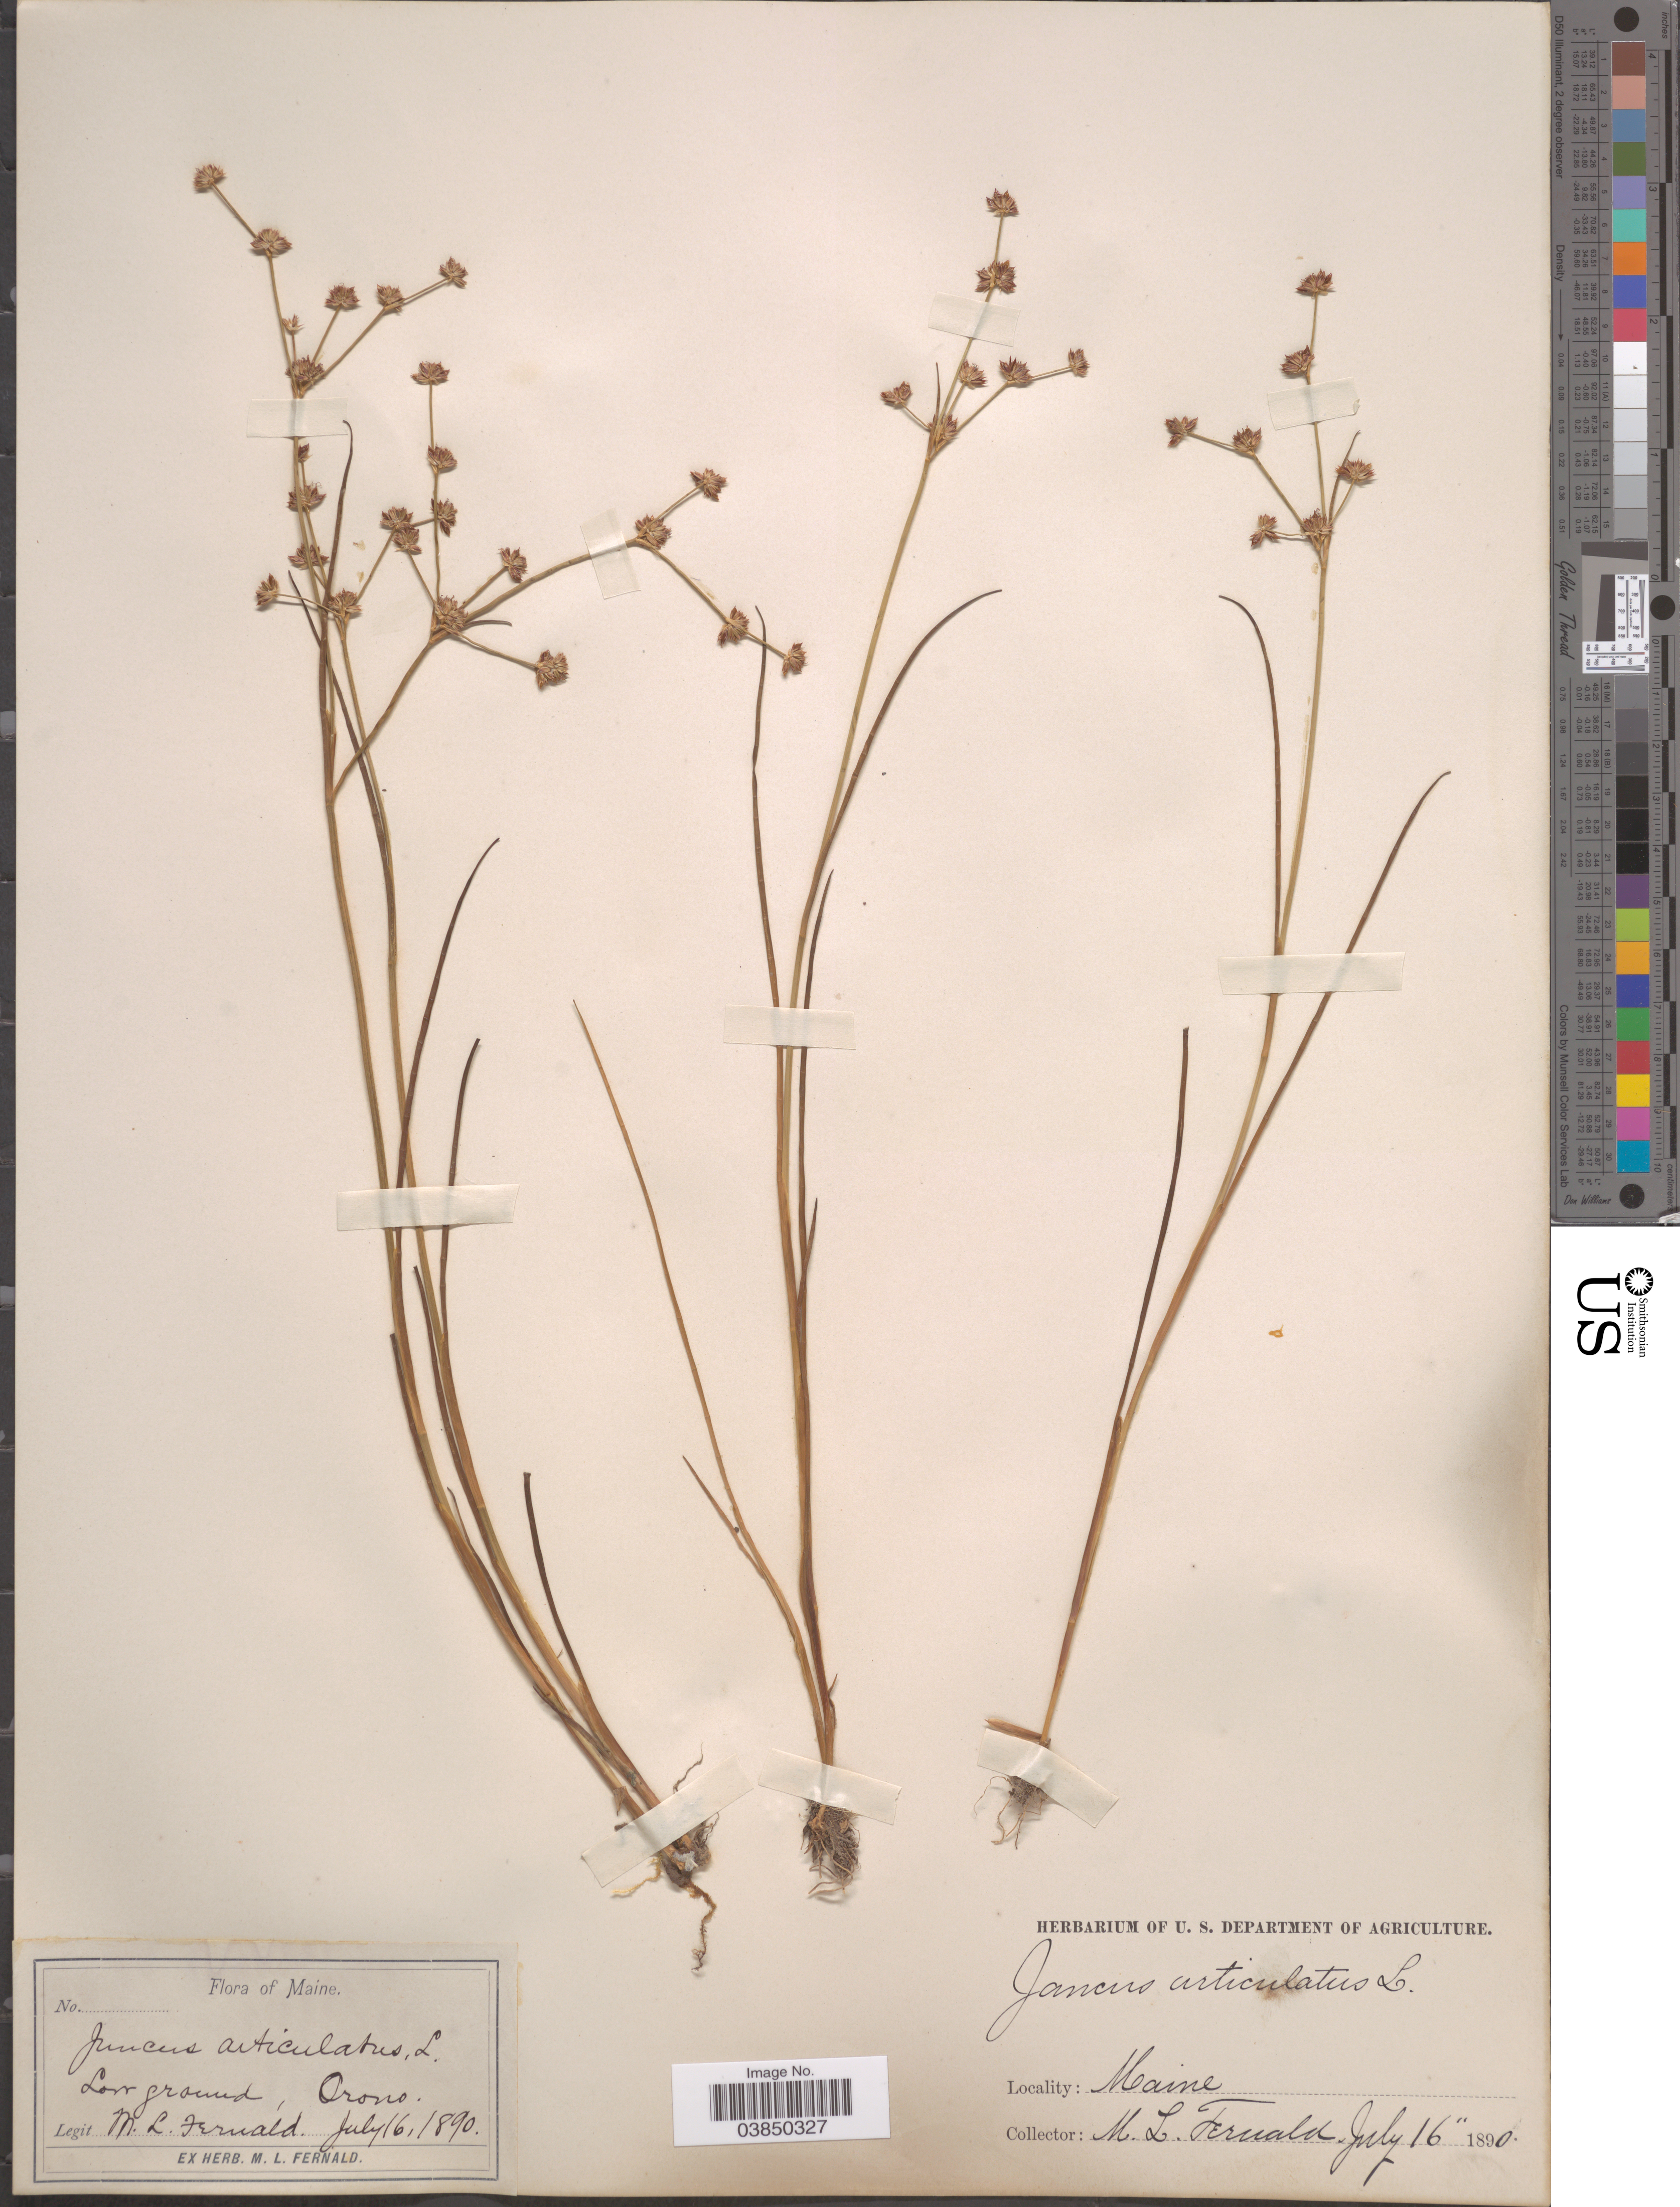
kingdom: Plantae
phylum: Tracheophyta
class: Liliopsida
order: Poales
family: Juncaceae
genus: Juncus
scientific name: Juncus articulatus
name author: L.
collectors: M. L. Fernald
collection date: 1890-07-16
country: United States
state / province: Maine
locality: Orono.